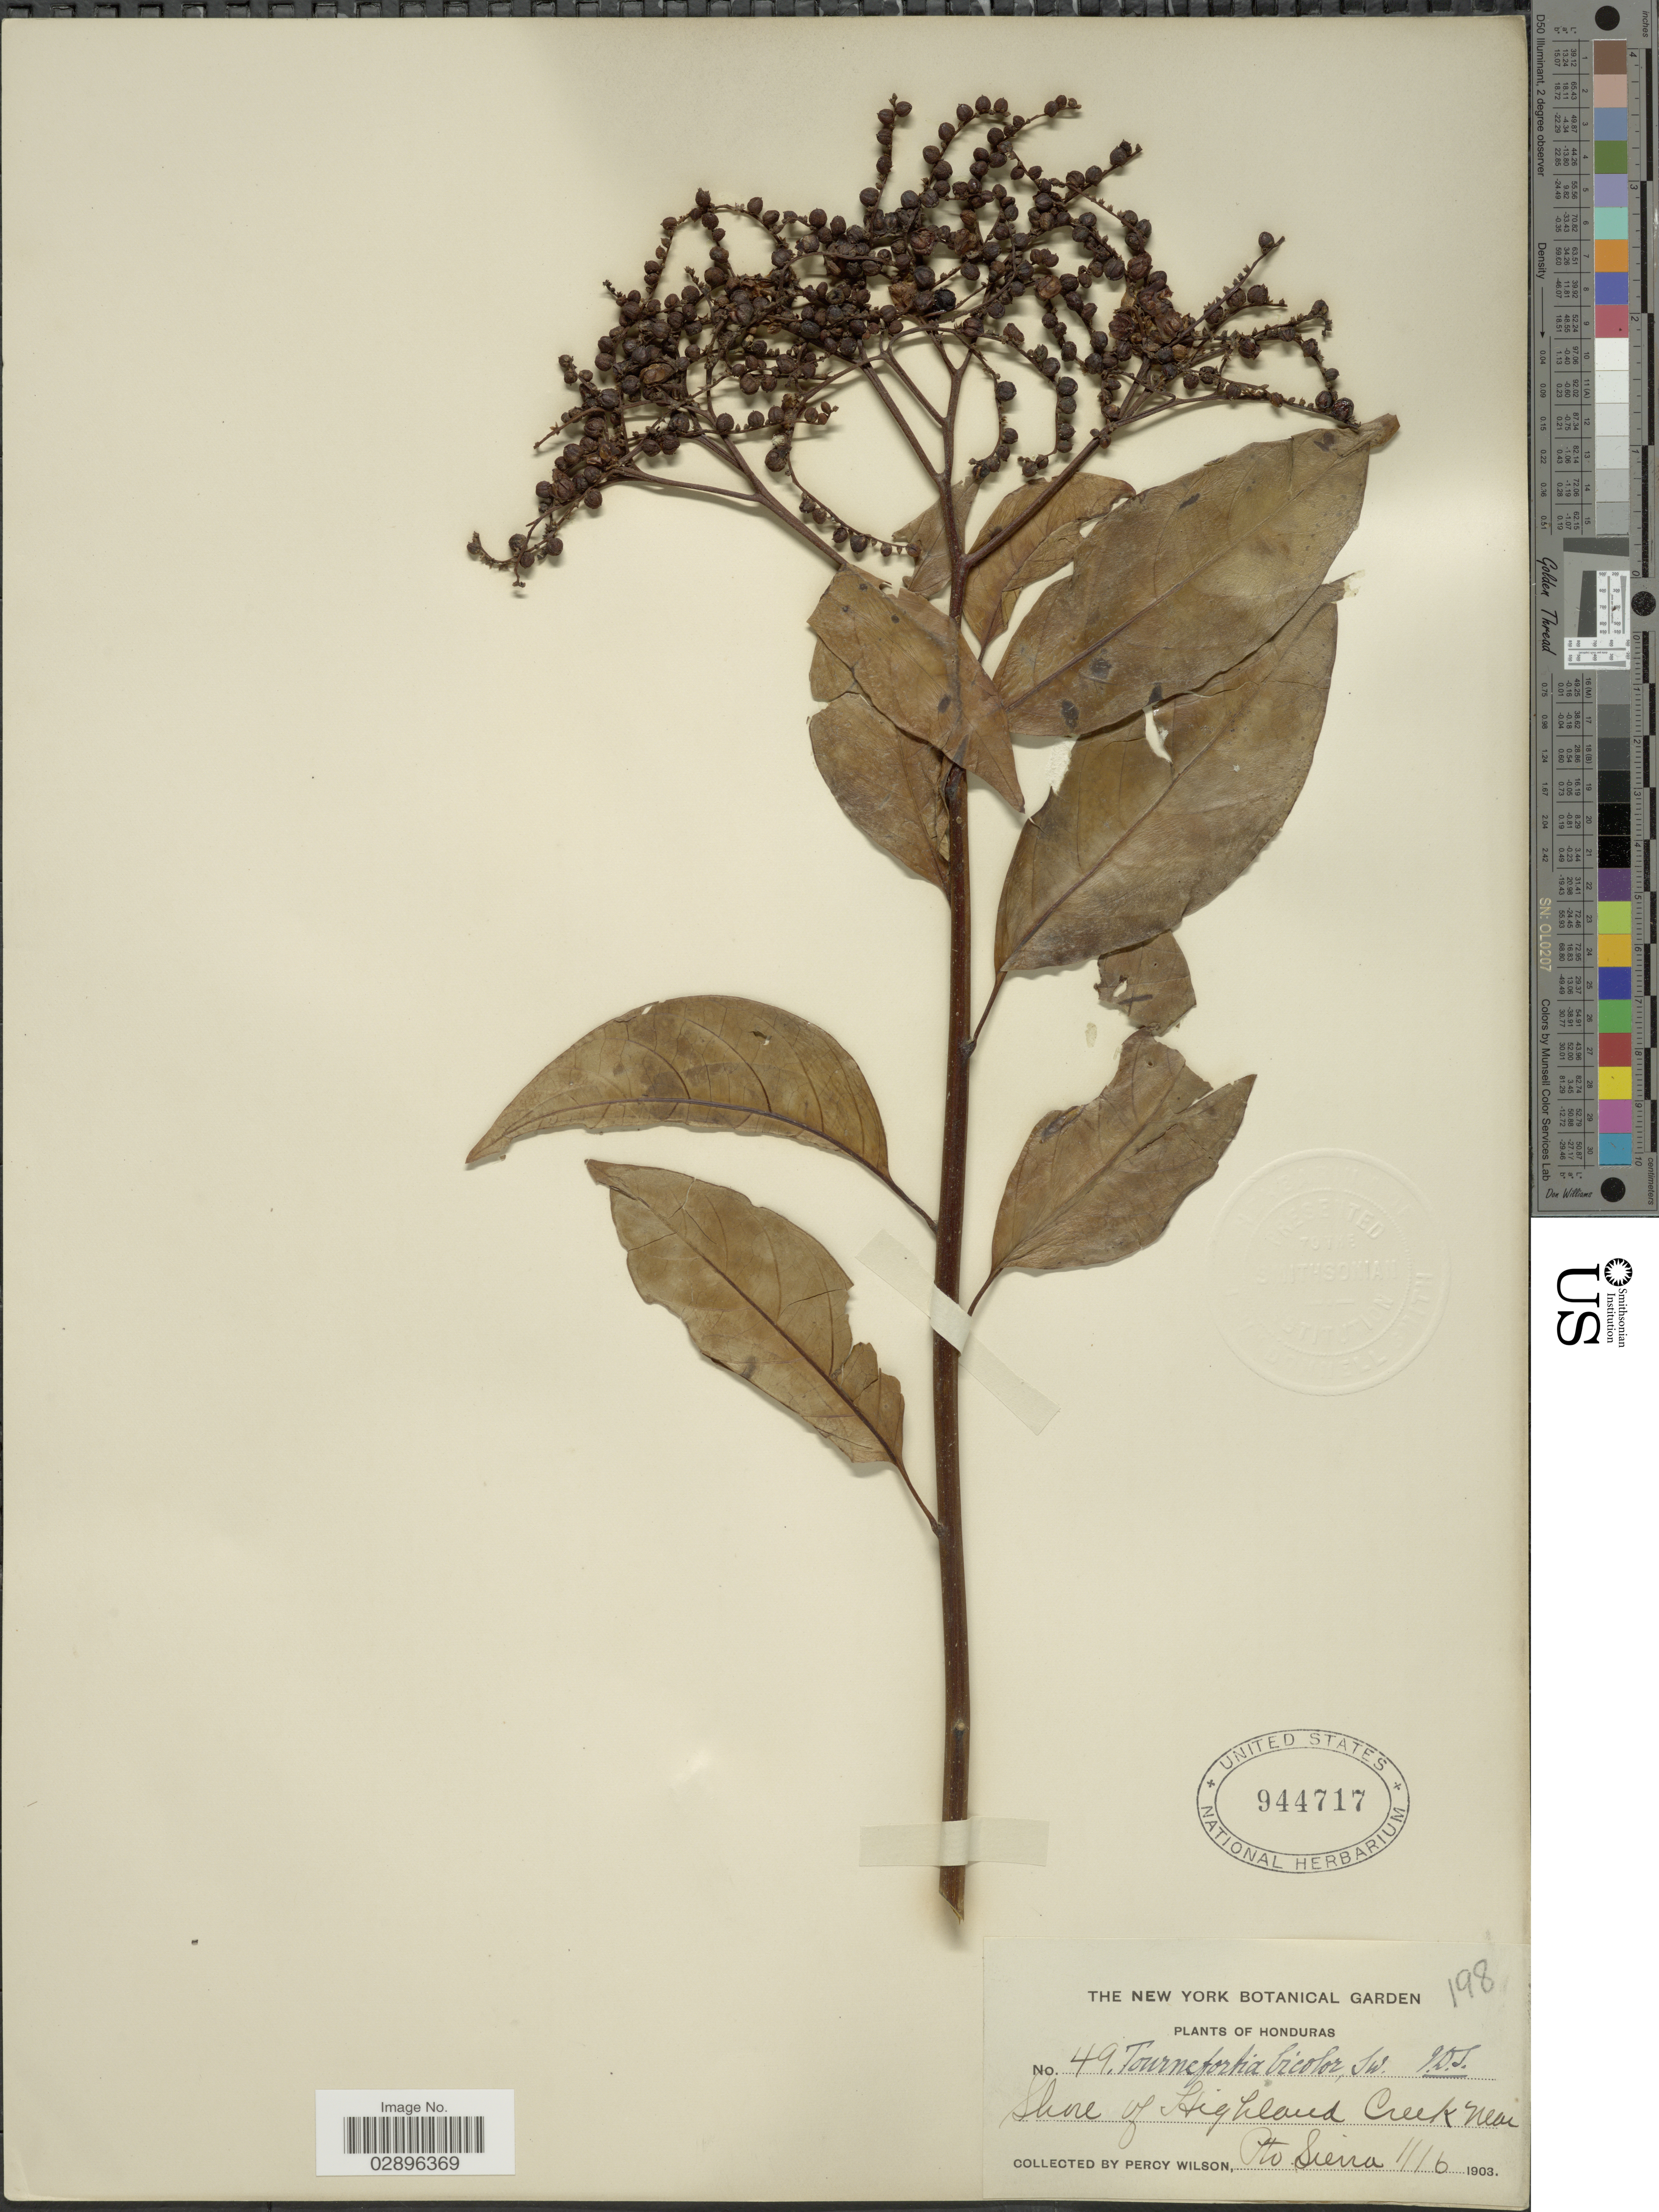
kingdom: Plantae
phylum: Tracheophyta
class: Magnoliopsida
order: Boraginales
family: Heliotropiaceae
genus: Tournefortia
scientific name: Tournefortia bicolor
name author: Sw.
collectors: P. Wilson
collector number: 49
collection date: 1903-06-11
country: Honduras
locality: Shore of Highland Creek near Pto. Sierra.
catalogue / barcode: US 944717